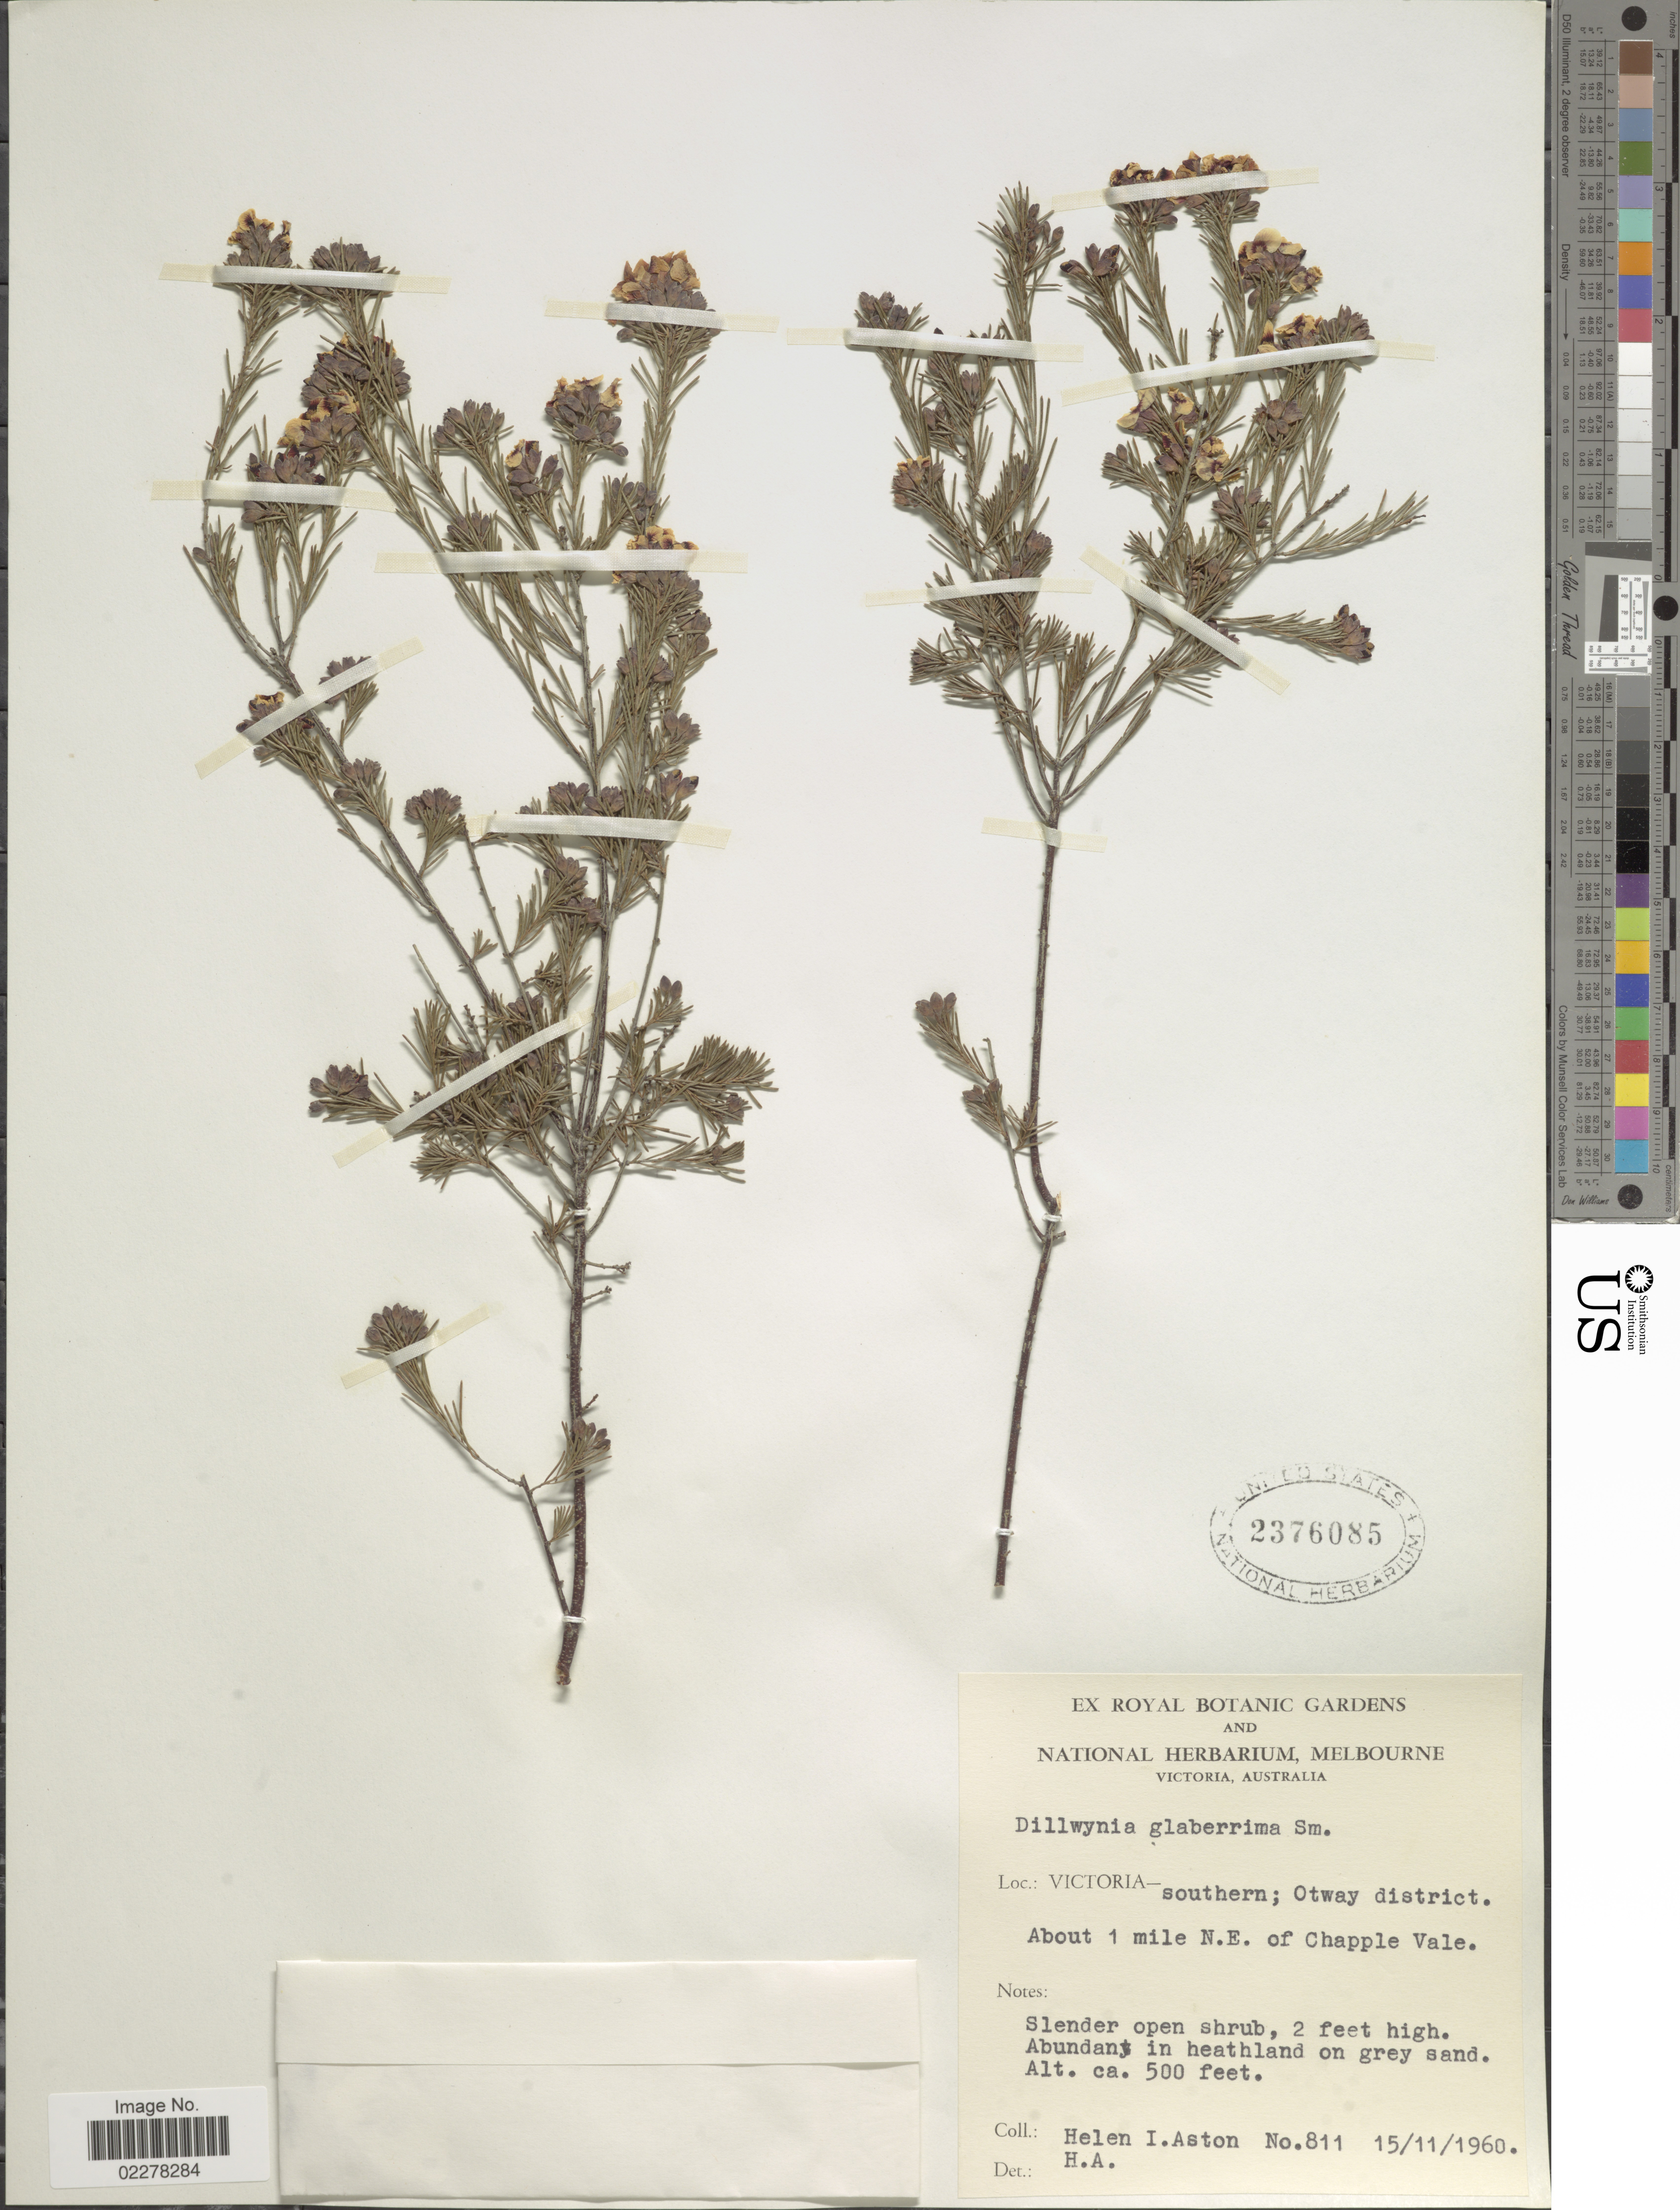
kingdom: Plantae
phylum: Tracheophyta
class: Magnoliopsida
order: Fabales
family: Fabaceae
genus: Dillwynia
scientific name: Dillwynia glaberrima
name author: Sm.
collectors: H. I. Aston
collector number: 811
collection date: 1960-11-15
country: Australia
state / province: Victoria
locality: Victoria - southern; Otway district. About 1 mile N.E. of Chapple Vale.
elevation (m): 152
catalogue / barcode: US 2376085